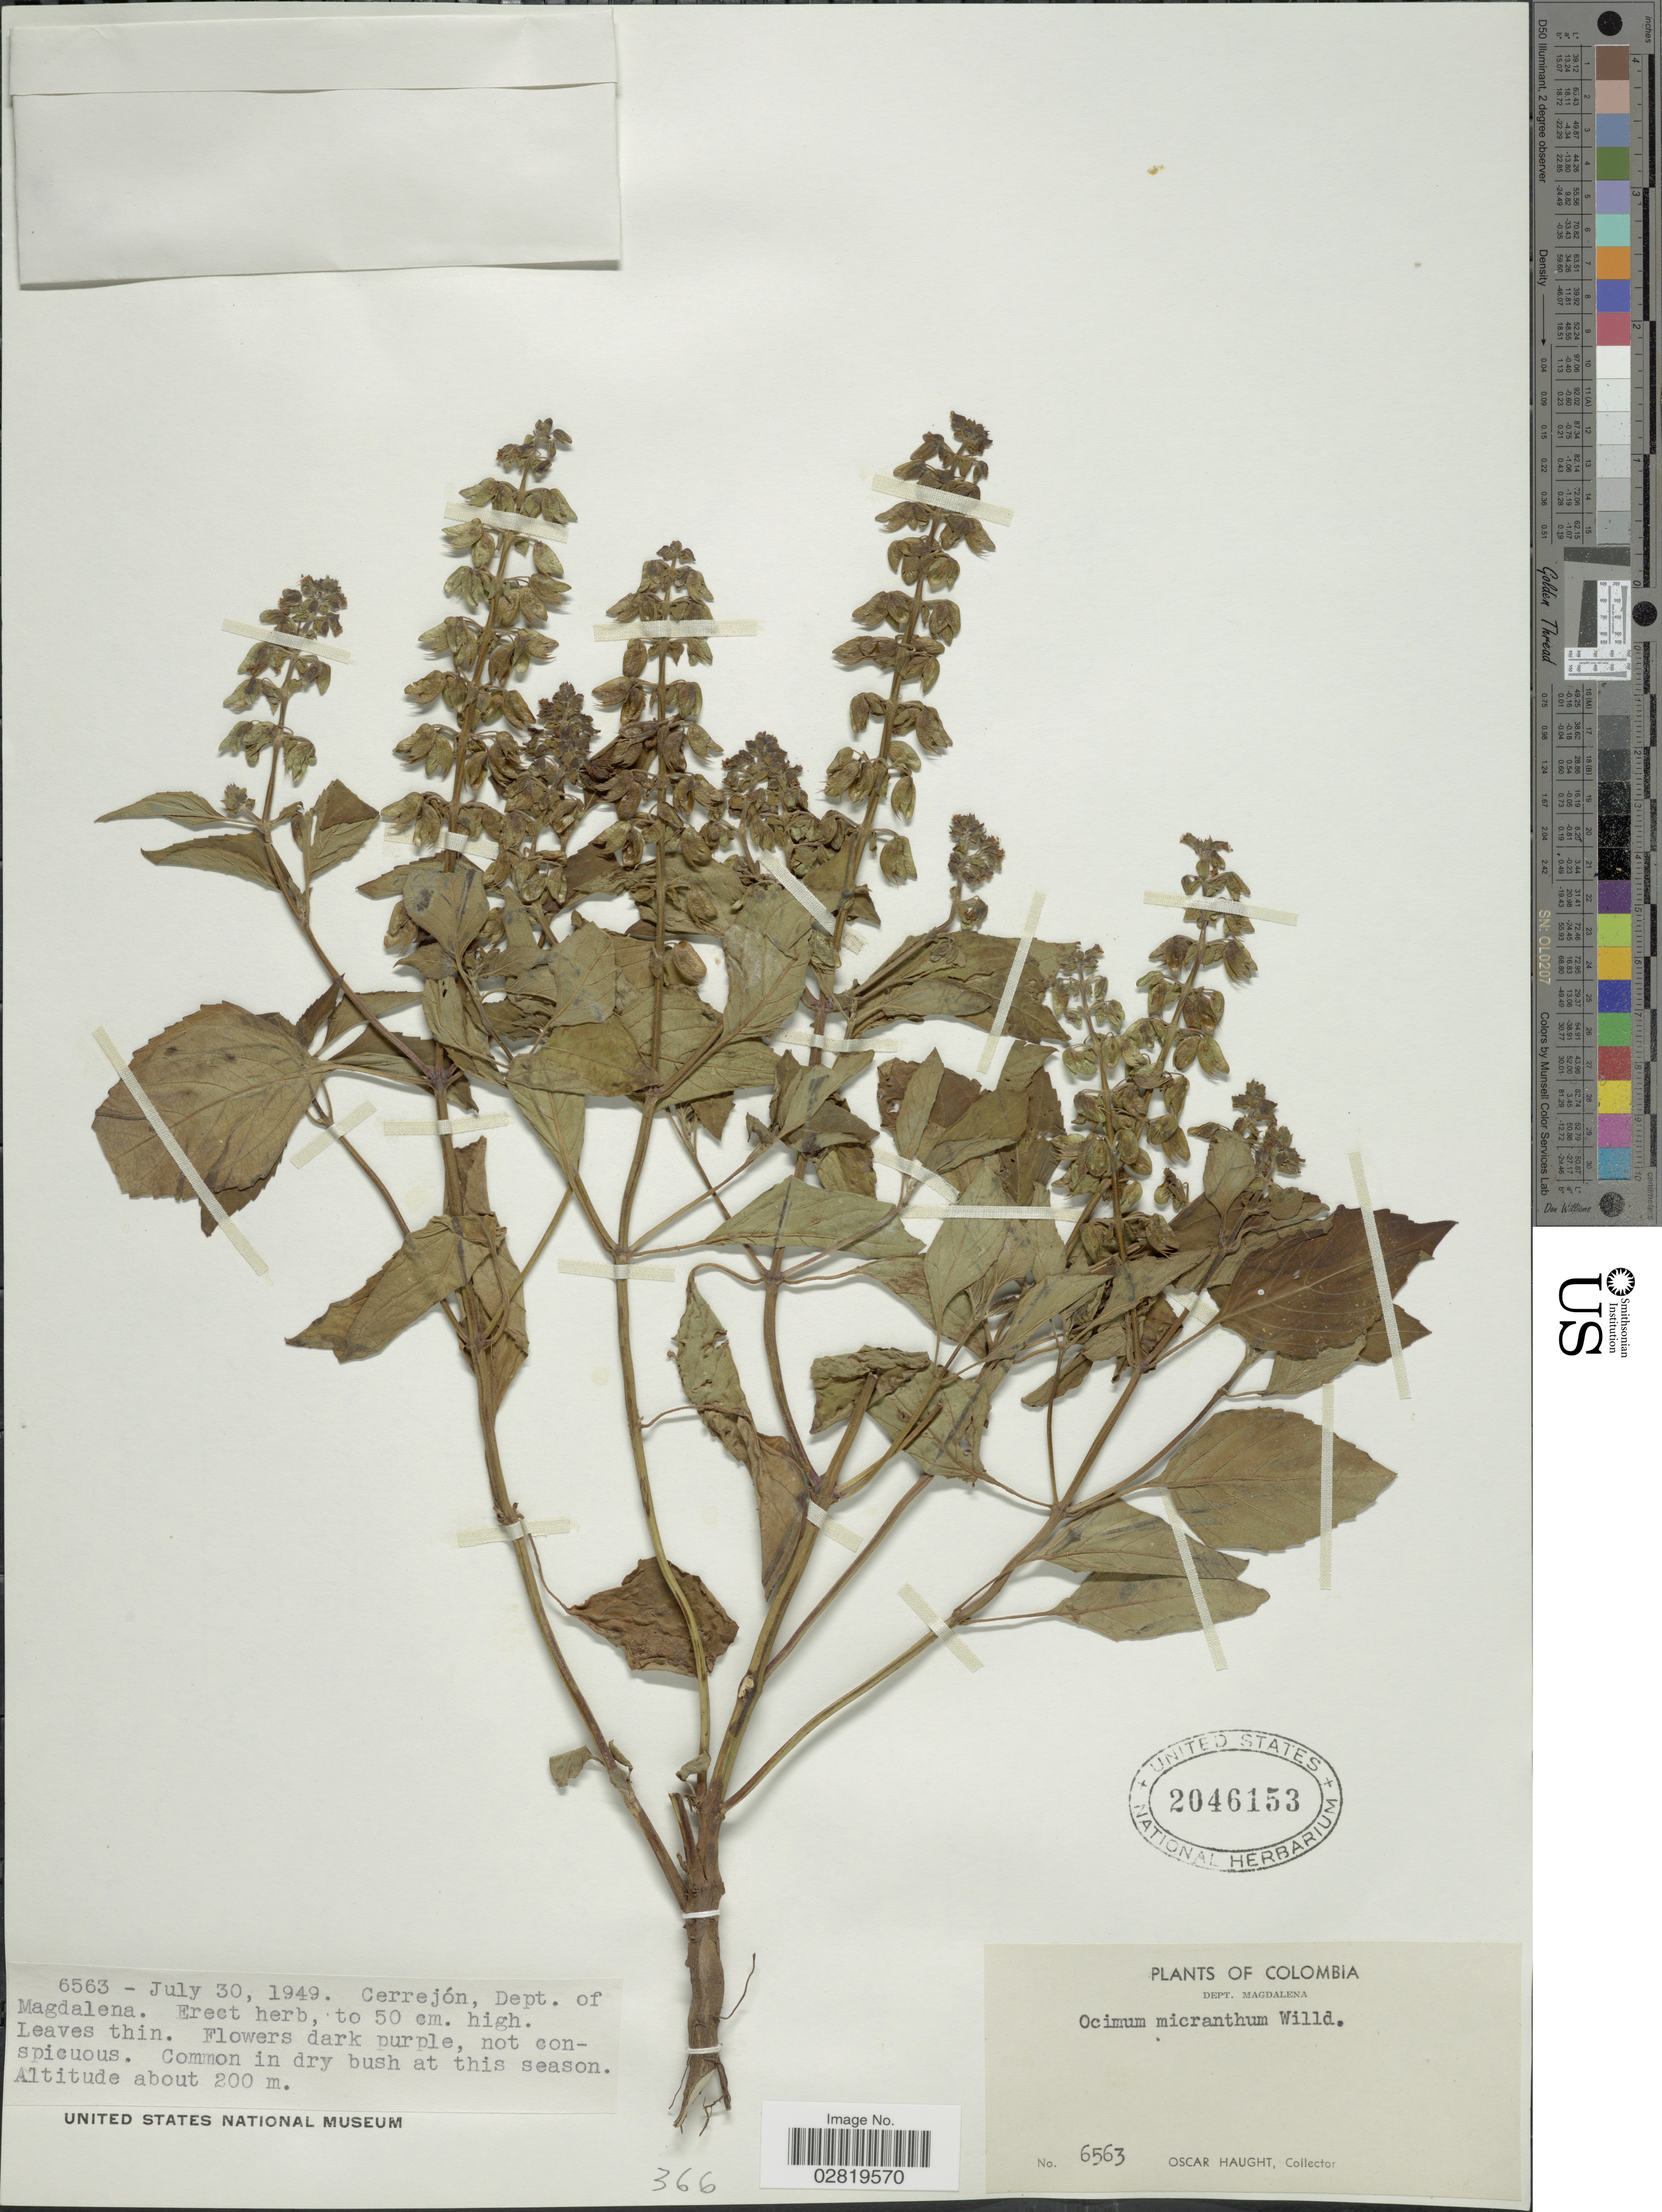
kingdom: Plantae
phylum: Tracheophyta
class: Magnoliopsida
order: Lamiales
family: Lamiaceae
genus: Ocimum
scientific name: Ocimum micranthum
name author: Willd.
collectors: O. Haught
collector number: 6563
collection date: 1949-07-30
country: Colombia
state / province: Magdalena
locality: Cerrejón, Dept. of Magdalena.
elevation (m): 200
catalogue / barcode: US 2046153